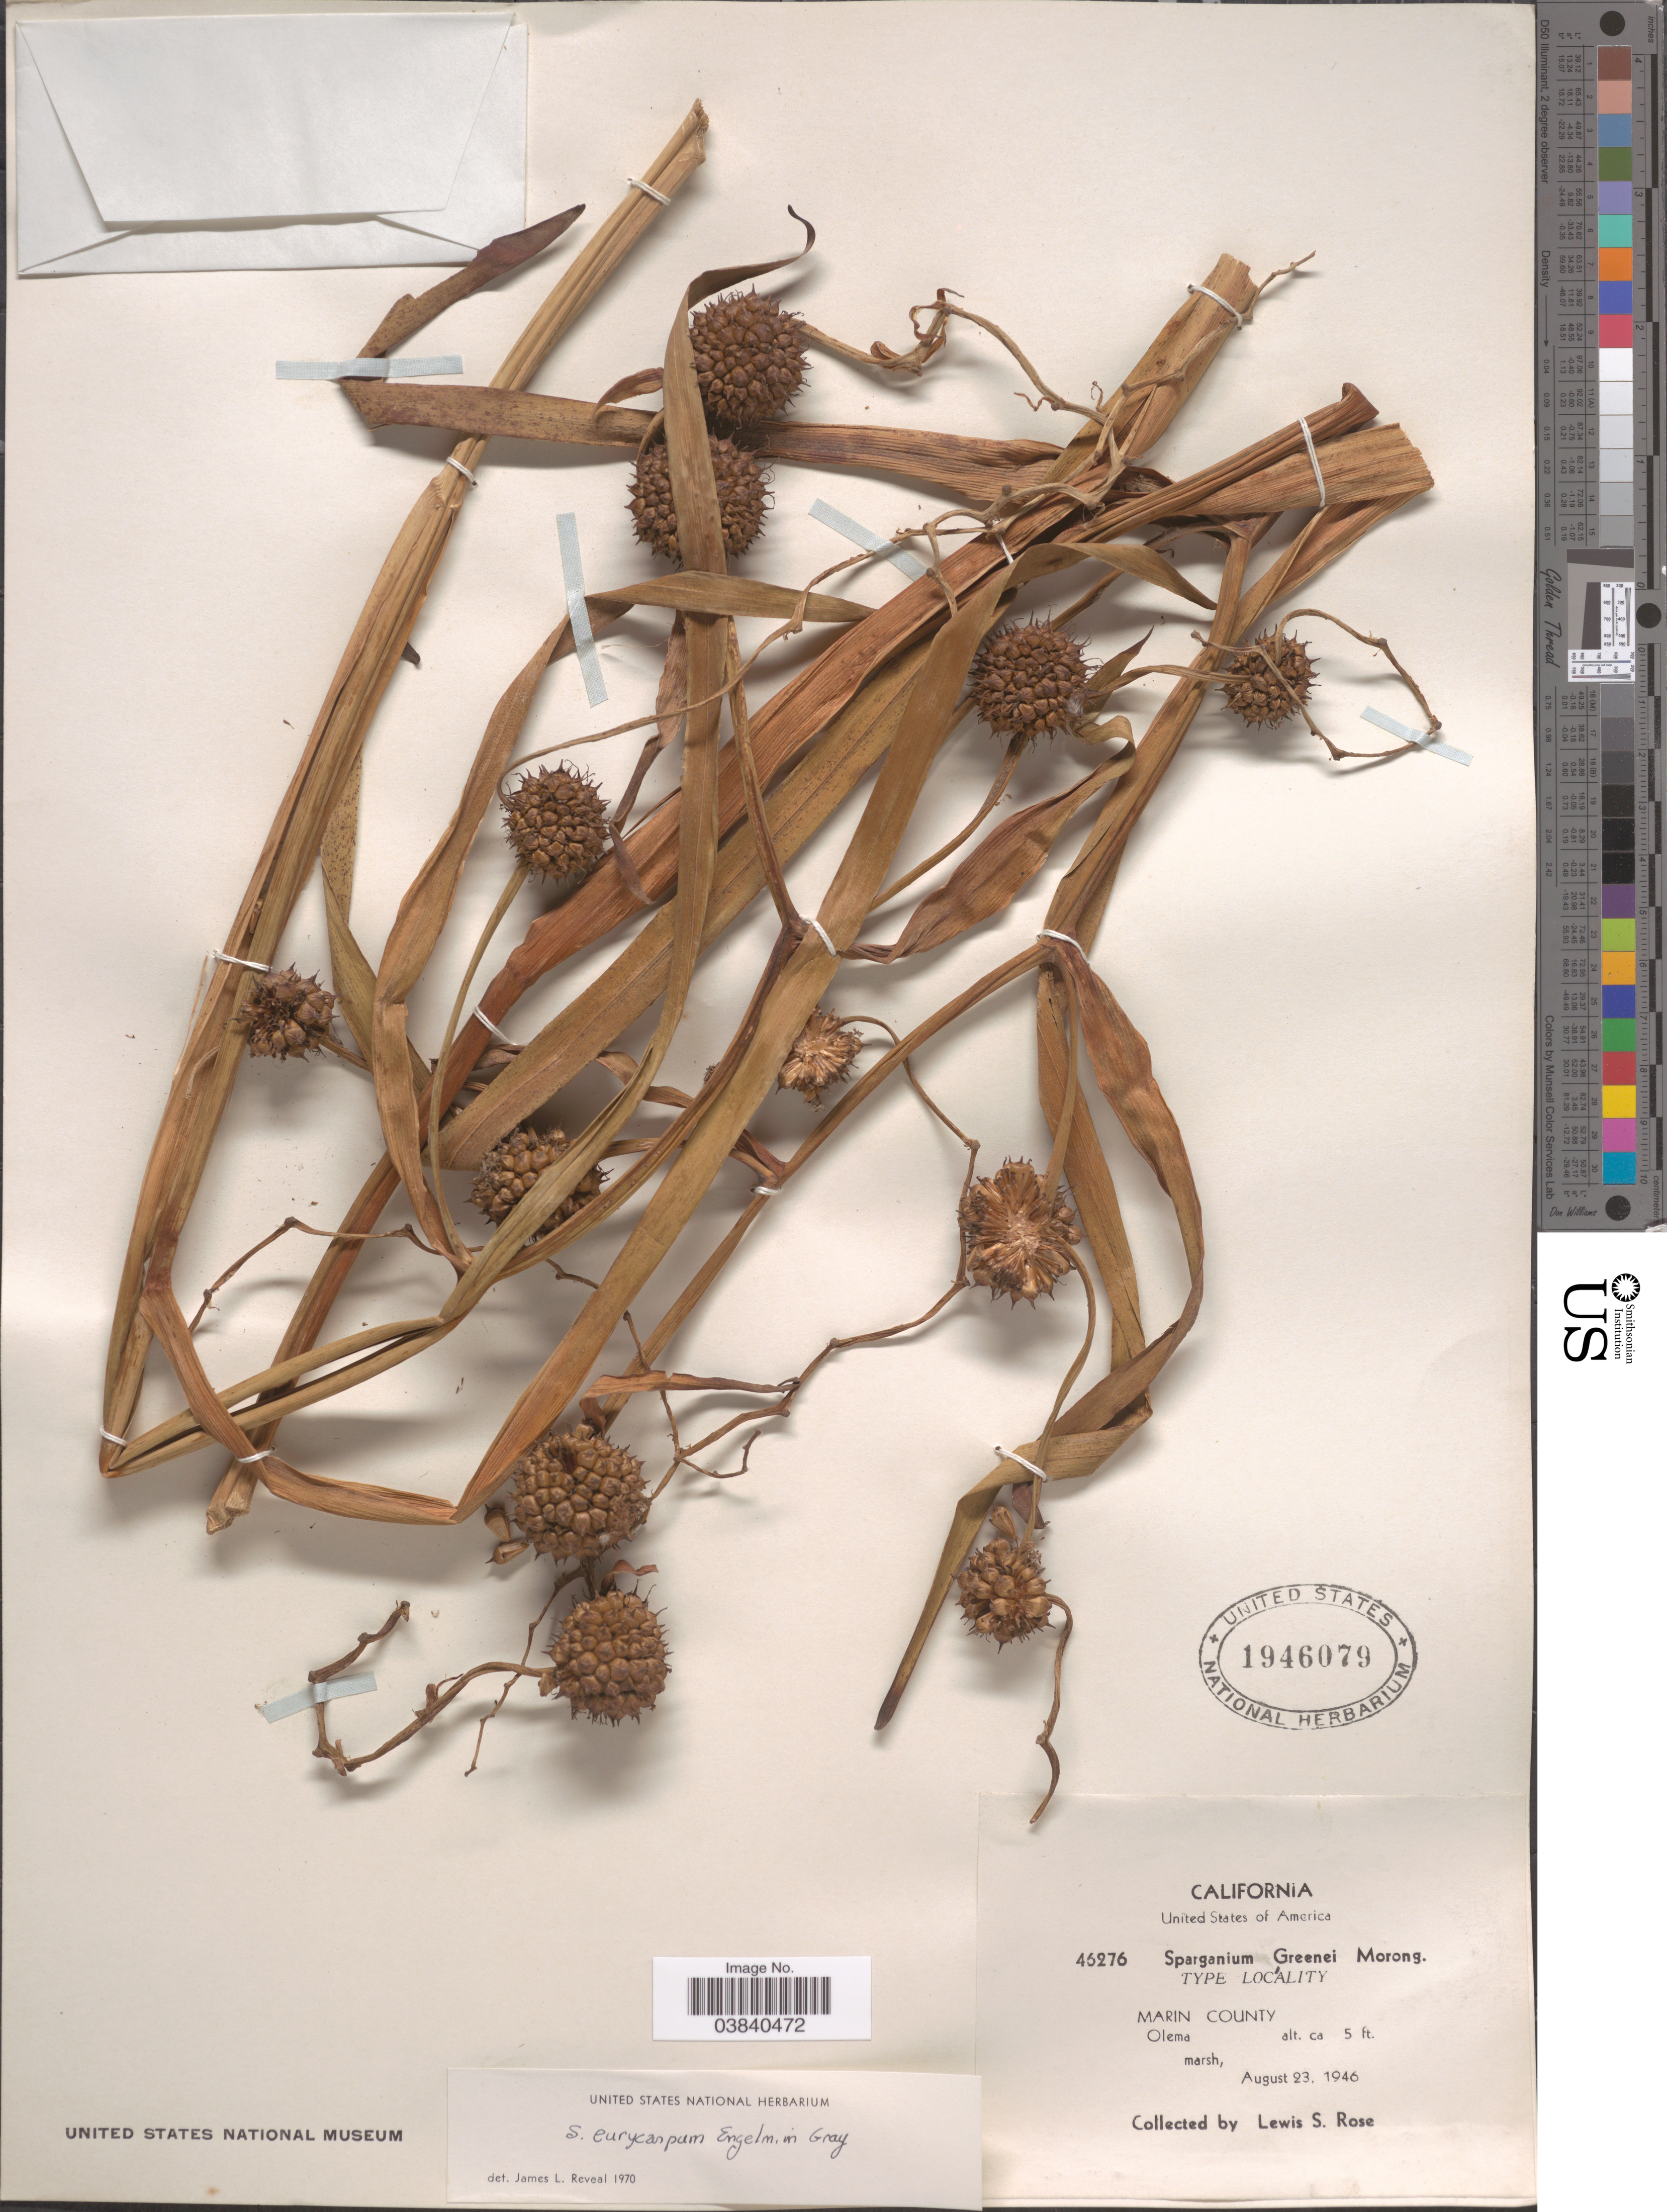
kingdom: Plantae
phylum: Tracheophyta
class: Liliopsida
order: Poales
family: Typhaceae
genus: Sparganium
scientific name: Sparganium eurycarpum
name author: Engelm.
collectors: L. S. Rose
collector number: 46276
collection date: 1946-08-23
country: United States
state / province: California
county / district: Marin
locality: Marin County. Olema.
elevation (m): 2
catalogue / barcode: US 1946079